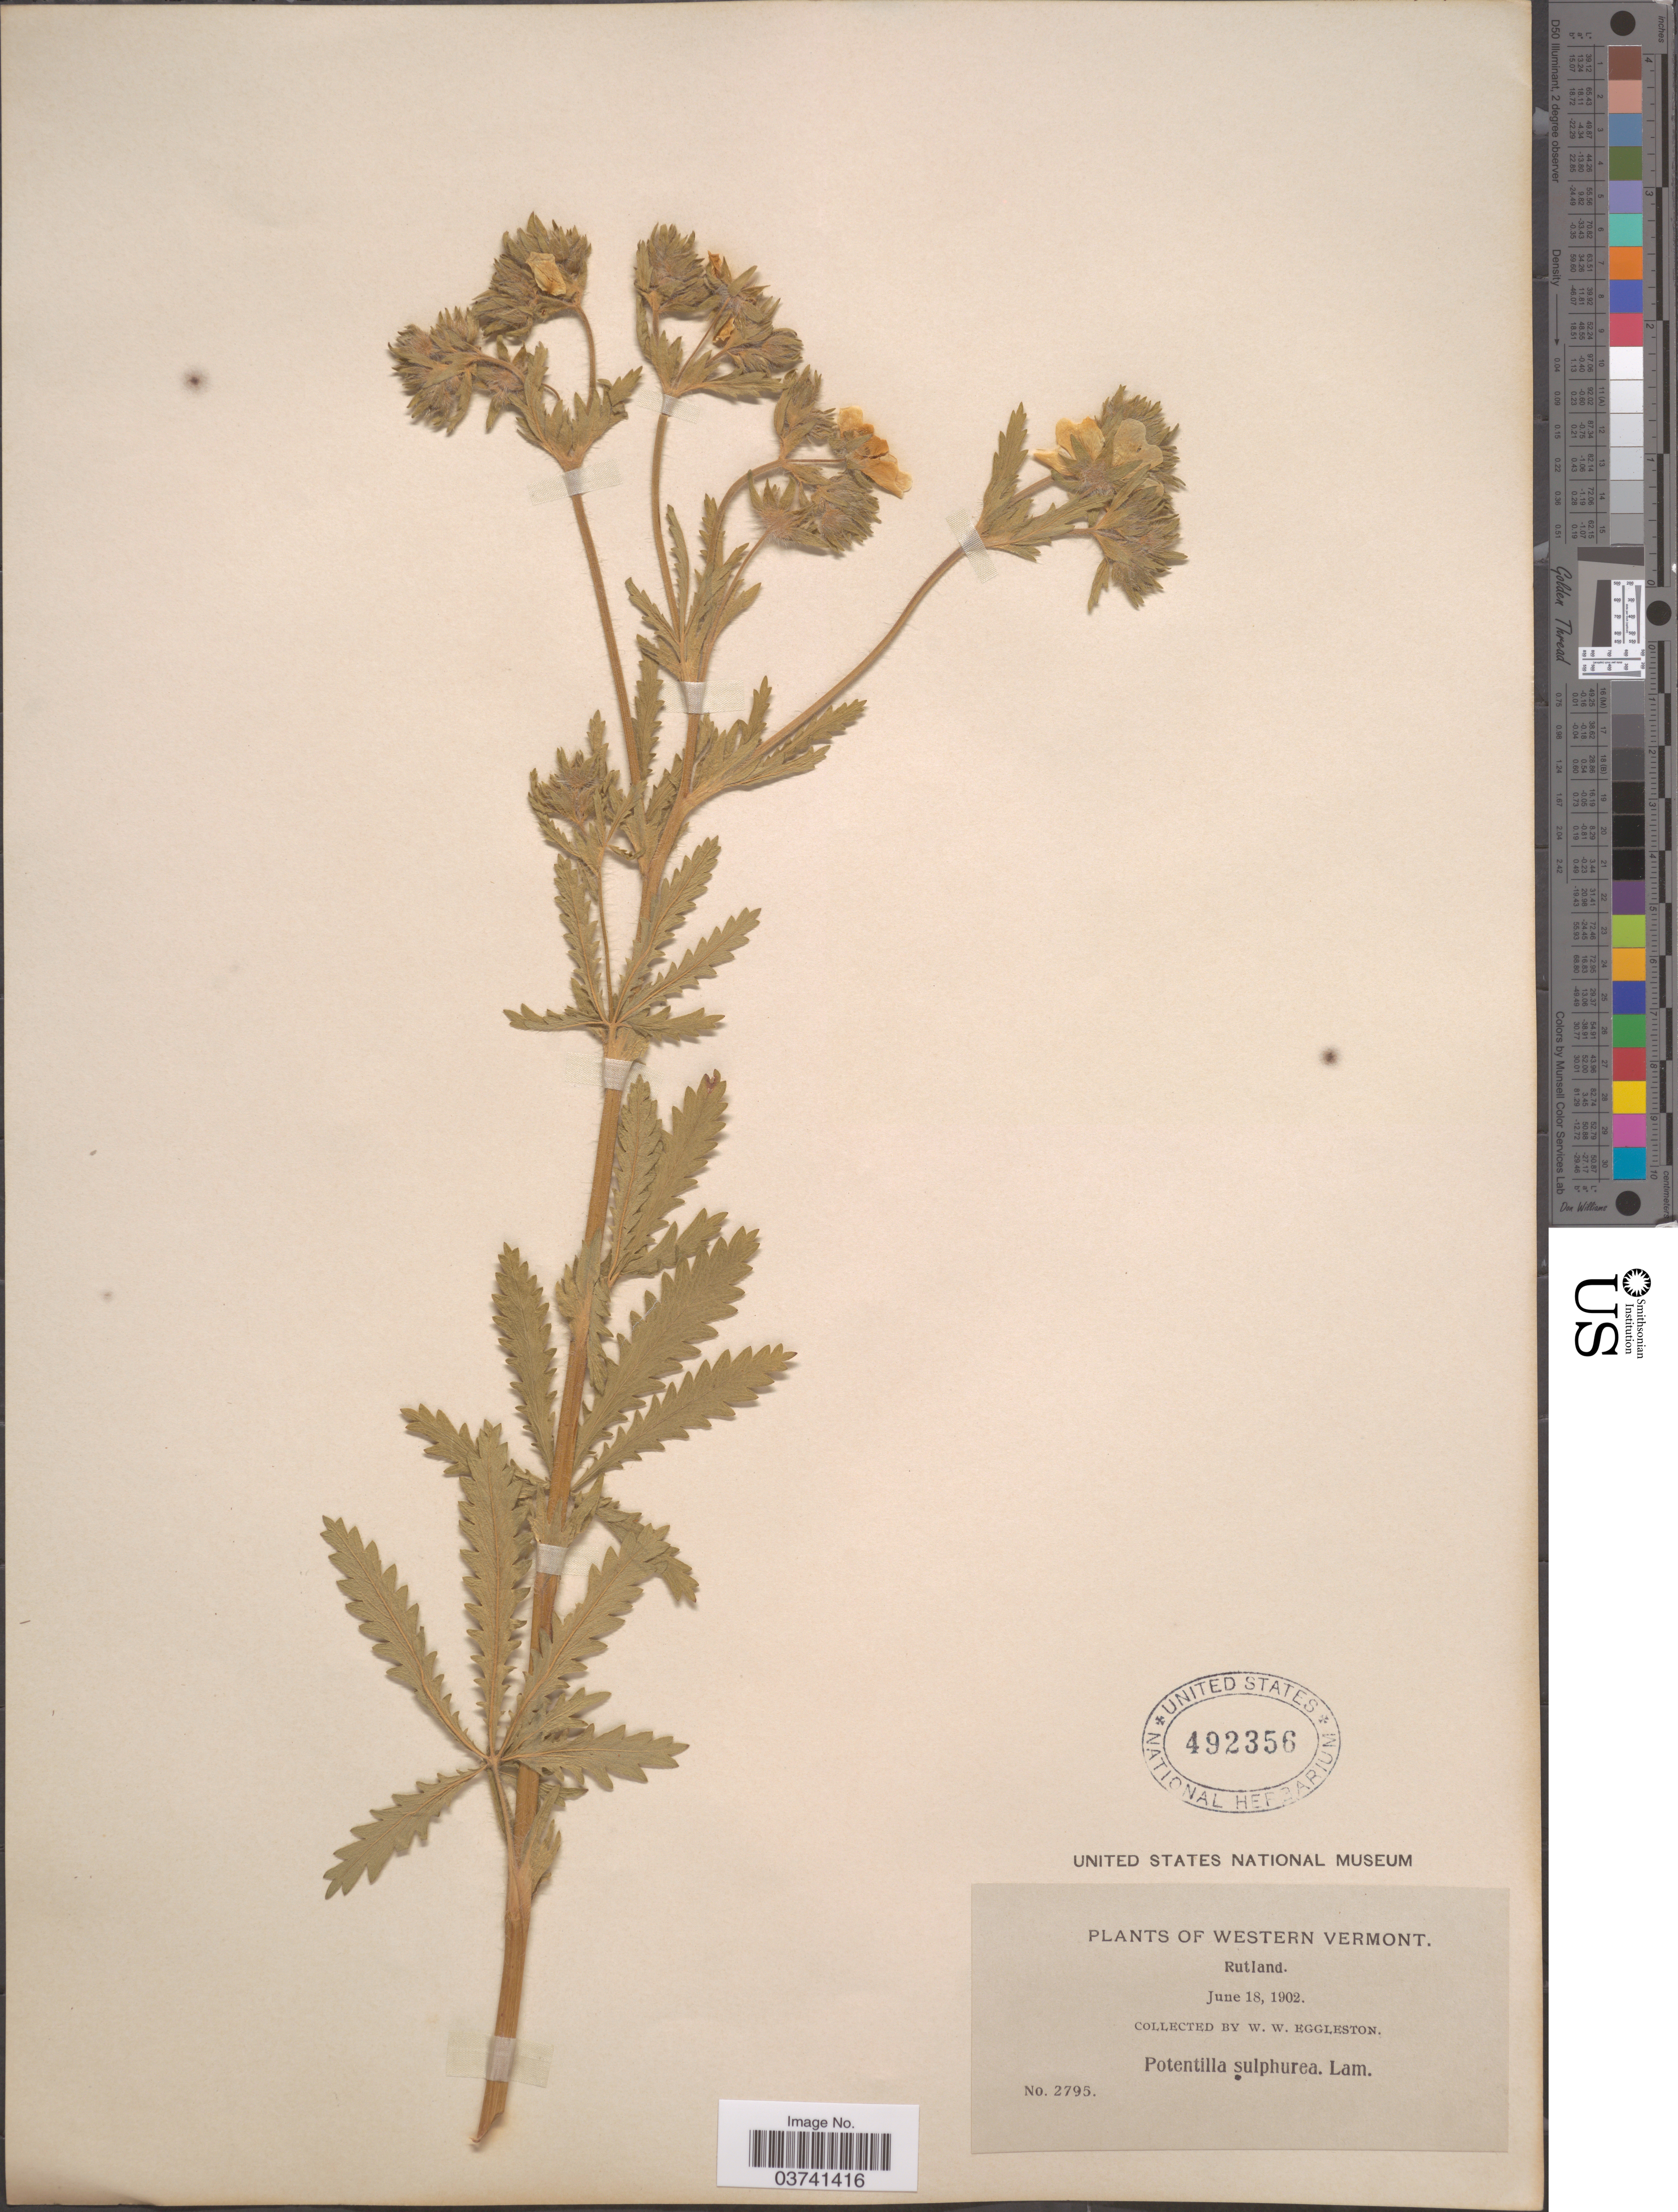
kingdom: Plantae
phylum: Tracheophyta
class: Magnoliopsida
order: Rosales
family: Rosaceae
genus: Potentilla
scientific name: Potentilla recta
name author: L.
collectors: W. W. Eggleston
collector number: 2795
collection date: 1902-06-18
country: United States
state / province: Vermont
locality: Western Vermont. Rutland.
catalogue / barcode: US 492356